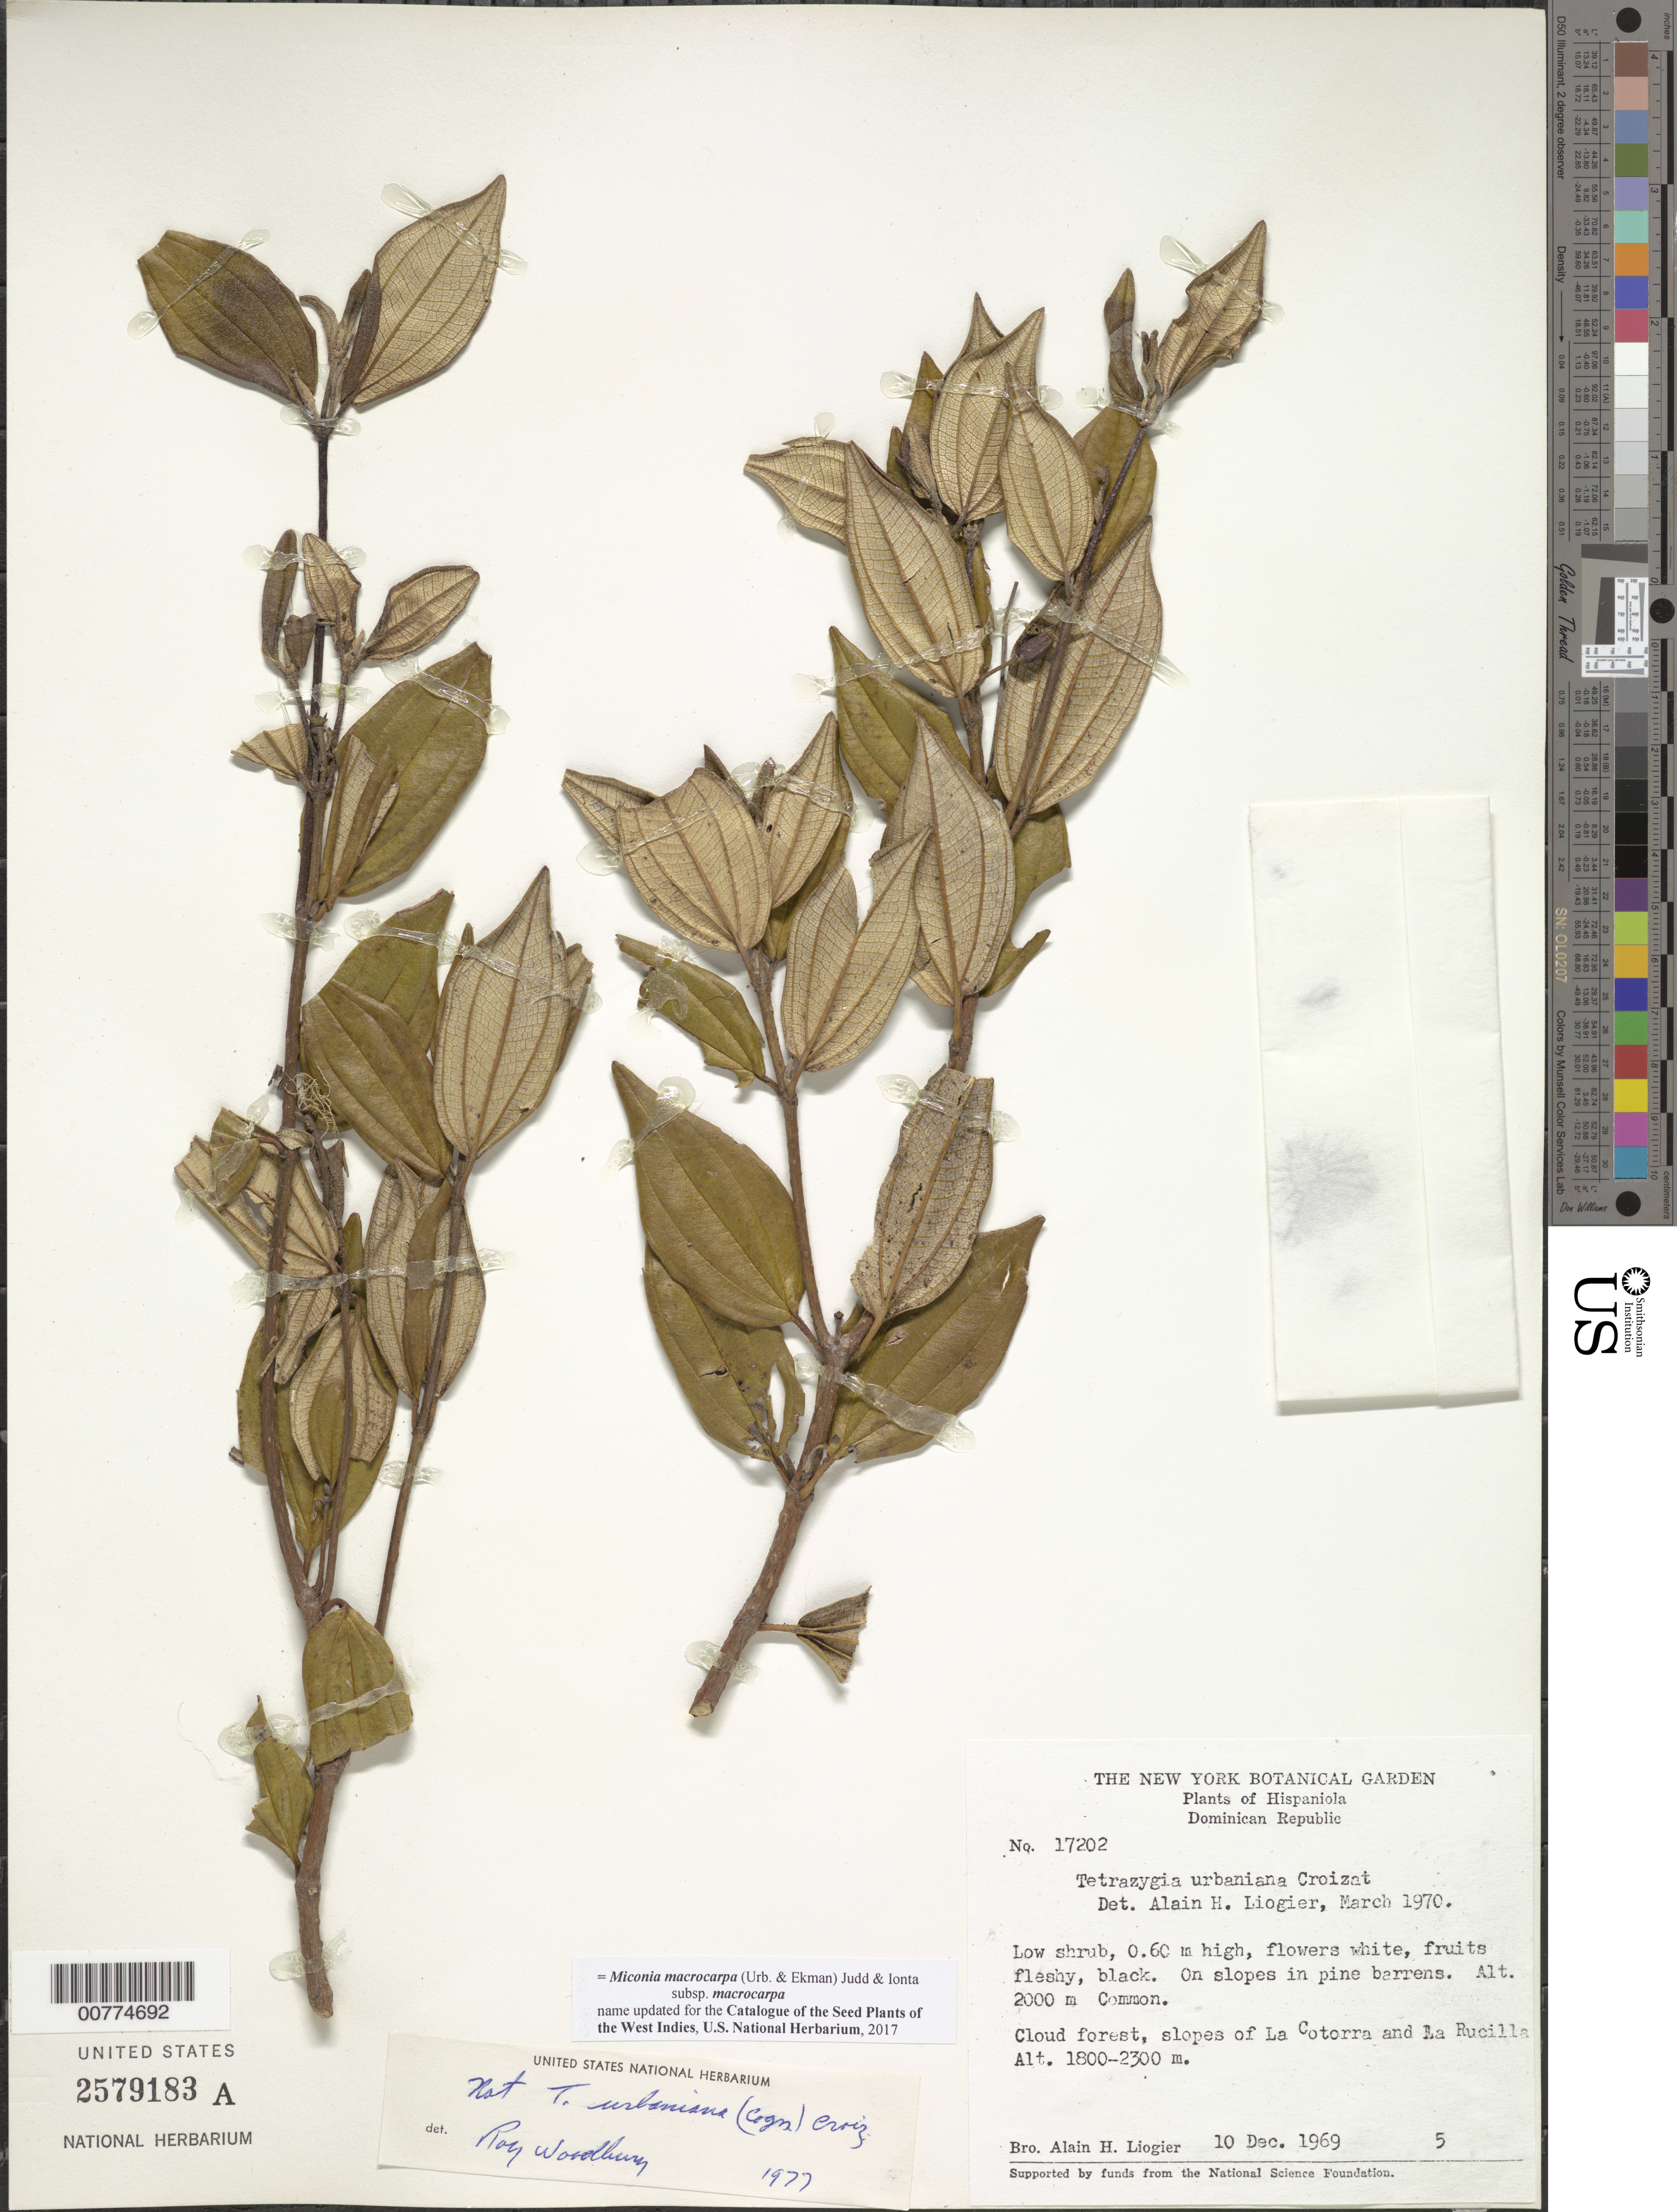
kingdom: Plantae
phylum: Tracheophyta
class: Magnoliopsida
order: Myrtales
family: Melastomataceae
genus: Miconia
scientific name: Miconia macrocarpa subsp. macrocarpa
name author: (Urb. & Ekman) Judd & Ionta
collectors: A. H. Liogier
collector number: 17202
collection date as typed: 10 Dec 1969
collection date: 1969-12-10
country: Dominican Republic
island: Hispaniola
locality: Slopes of La Cotorra and La Rucilla.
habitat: Cloud forest.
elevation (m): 1800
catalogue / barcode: US 2579183A